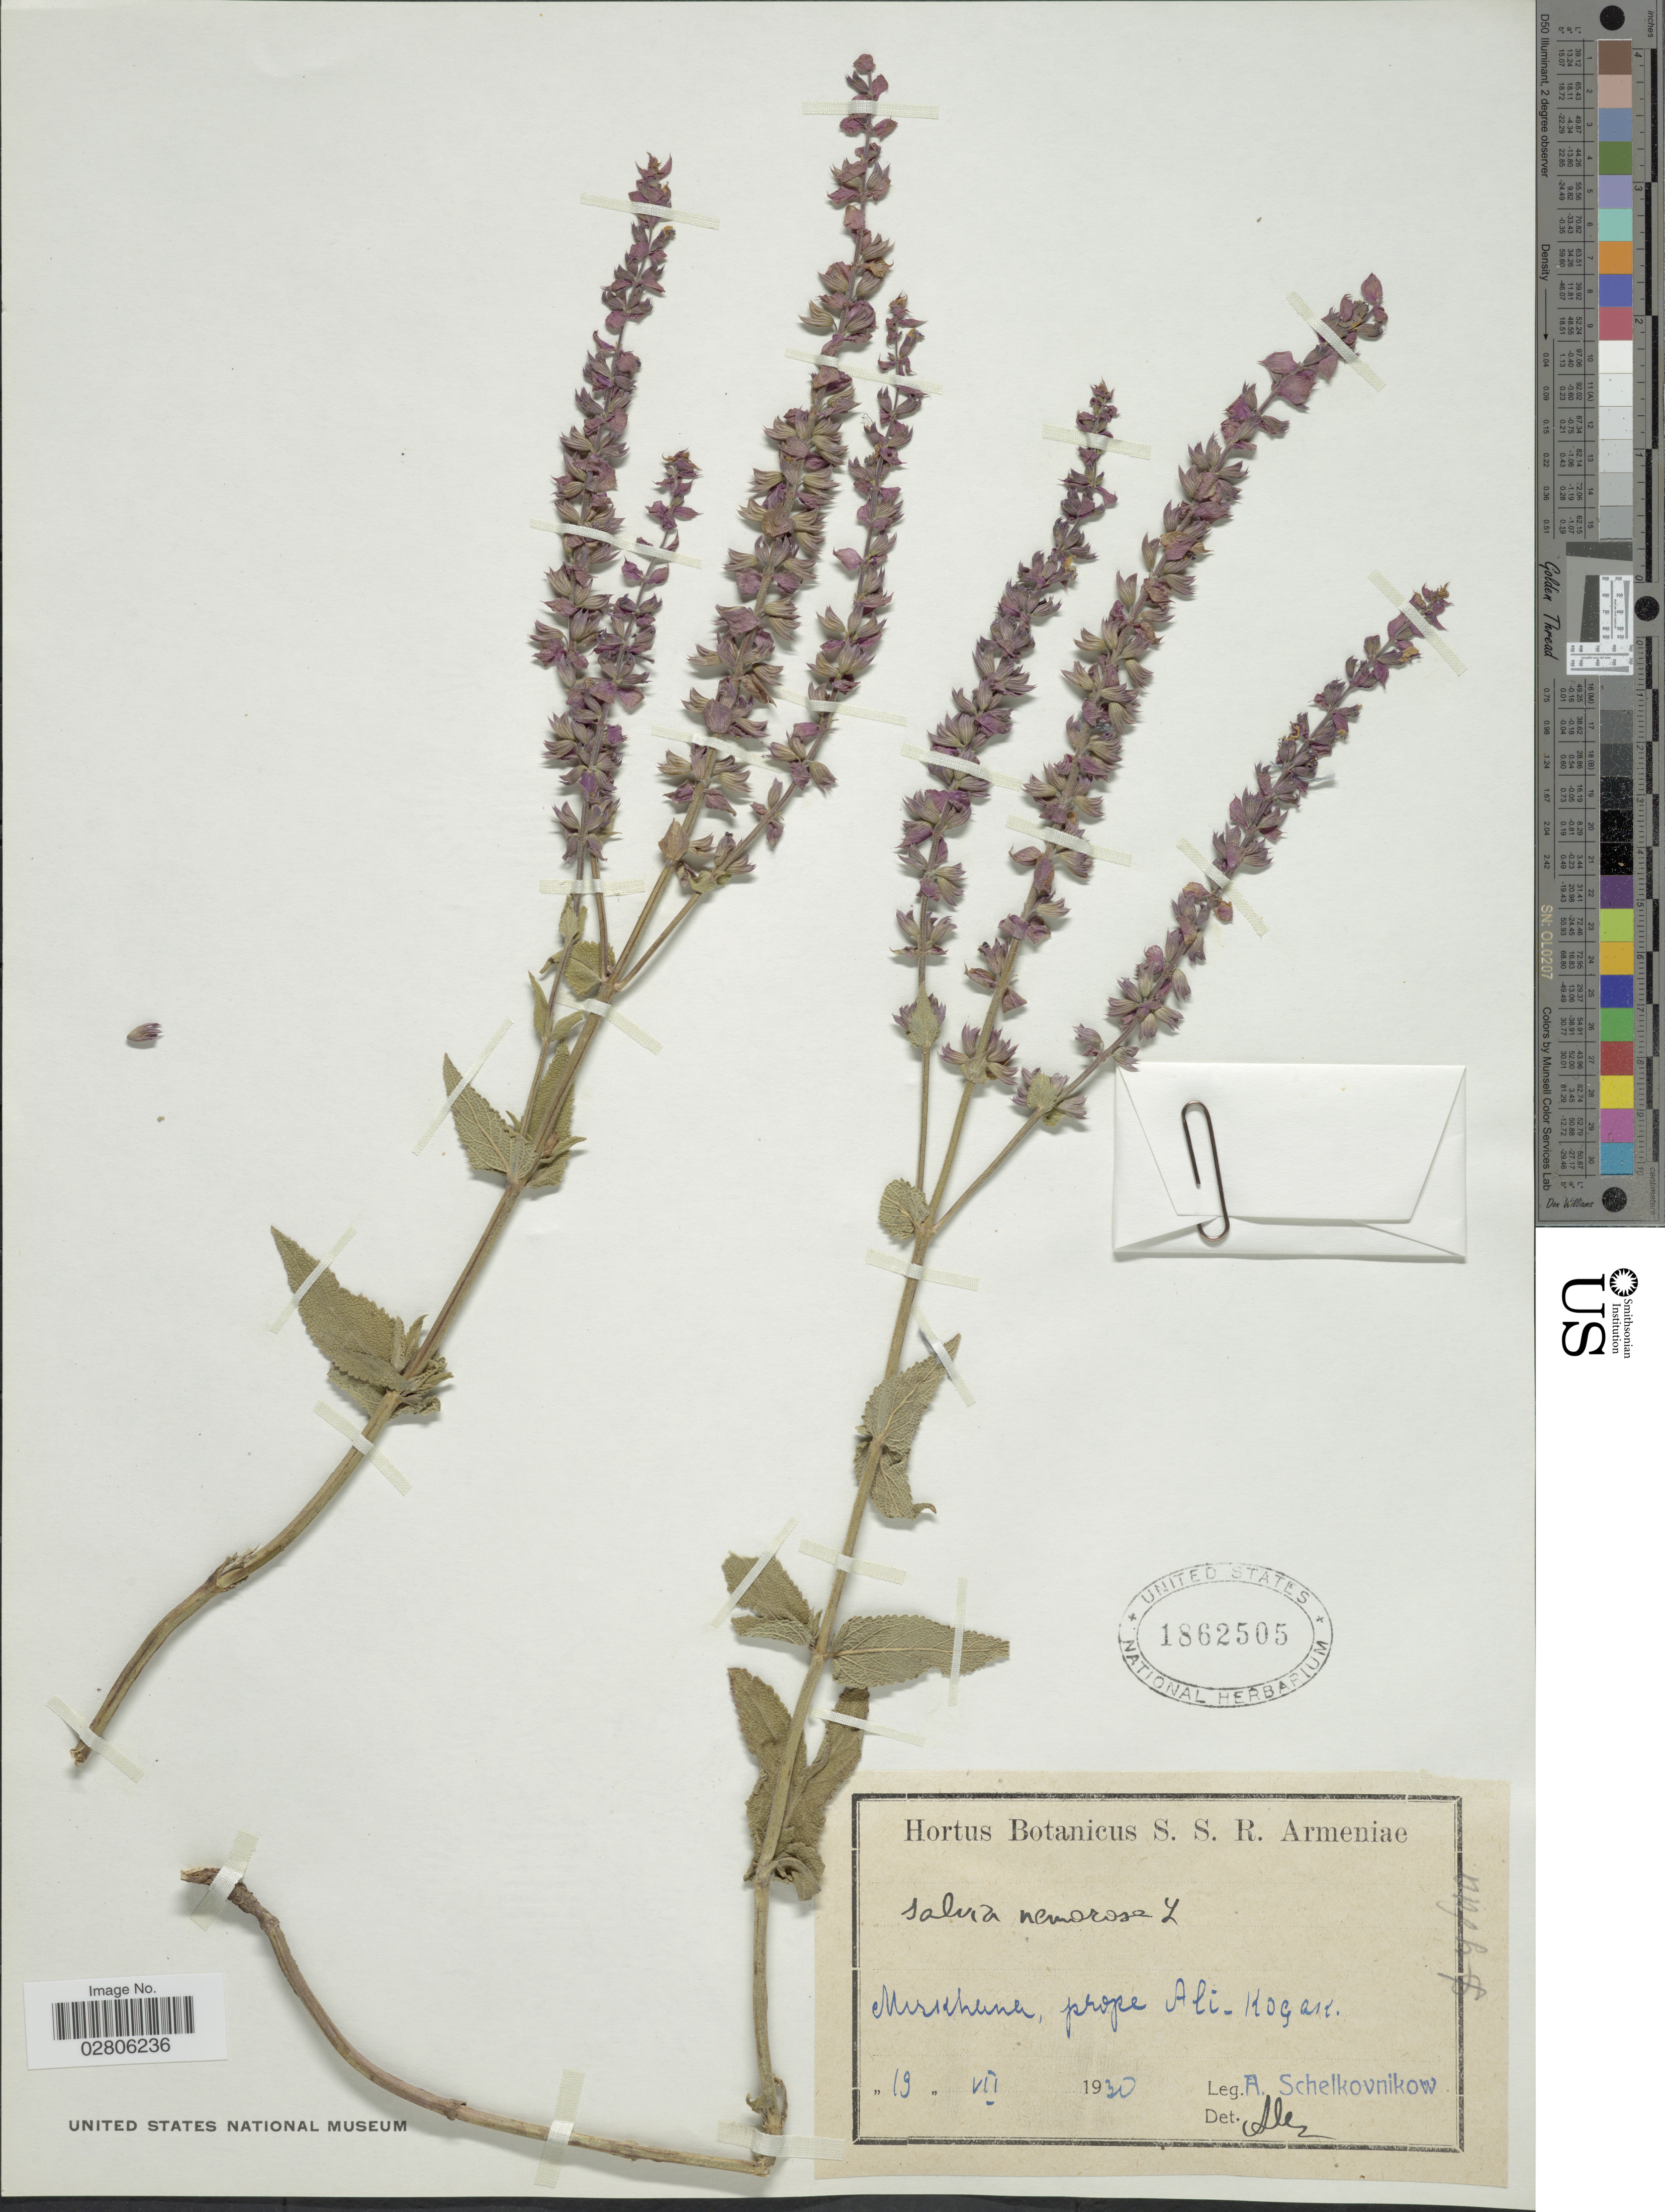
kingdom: Plantae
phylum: Tracheophyta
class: Magnoliopsida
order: Lamiales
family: Lamiaceae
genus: Salvia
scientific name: Salvia nemorosa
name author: L.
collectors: A. Schelkownikow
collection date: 1930-07-19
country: Armenia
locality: Murkhuna [interpreted], prope Ali-Hogak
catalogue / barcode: US 1862505